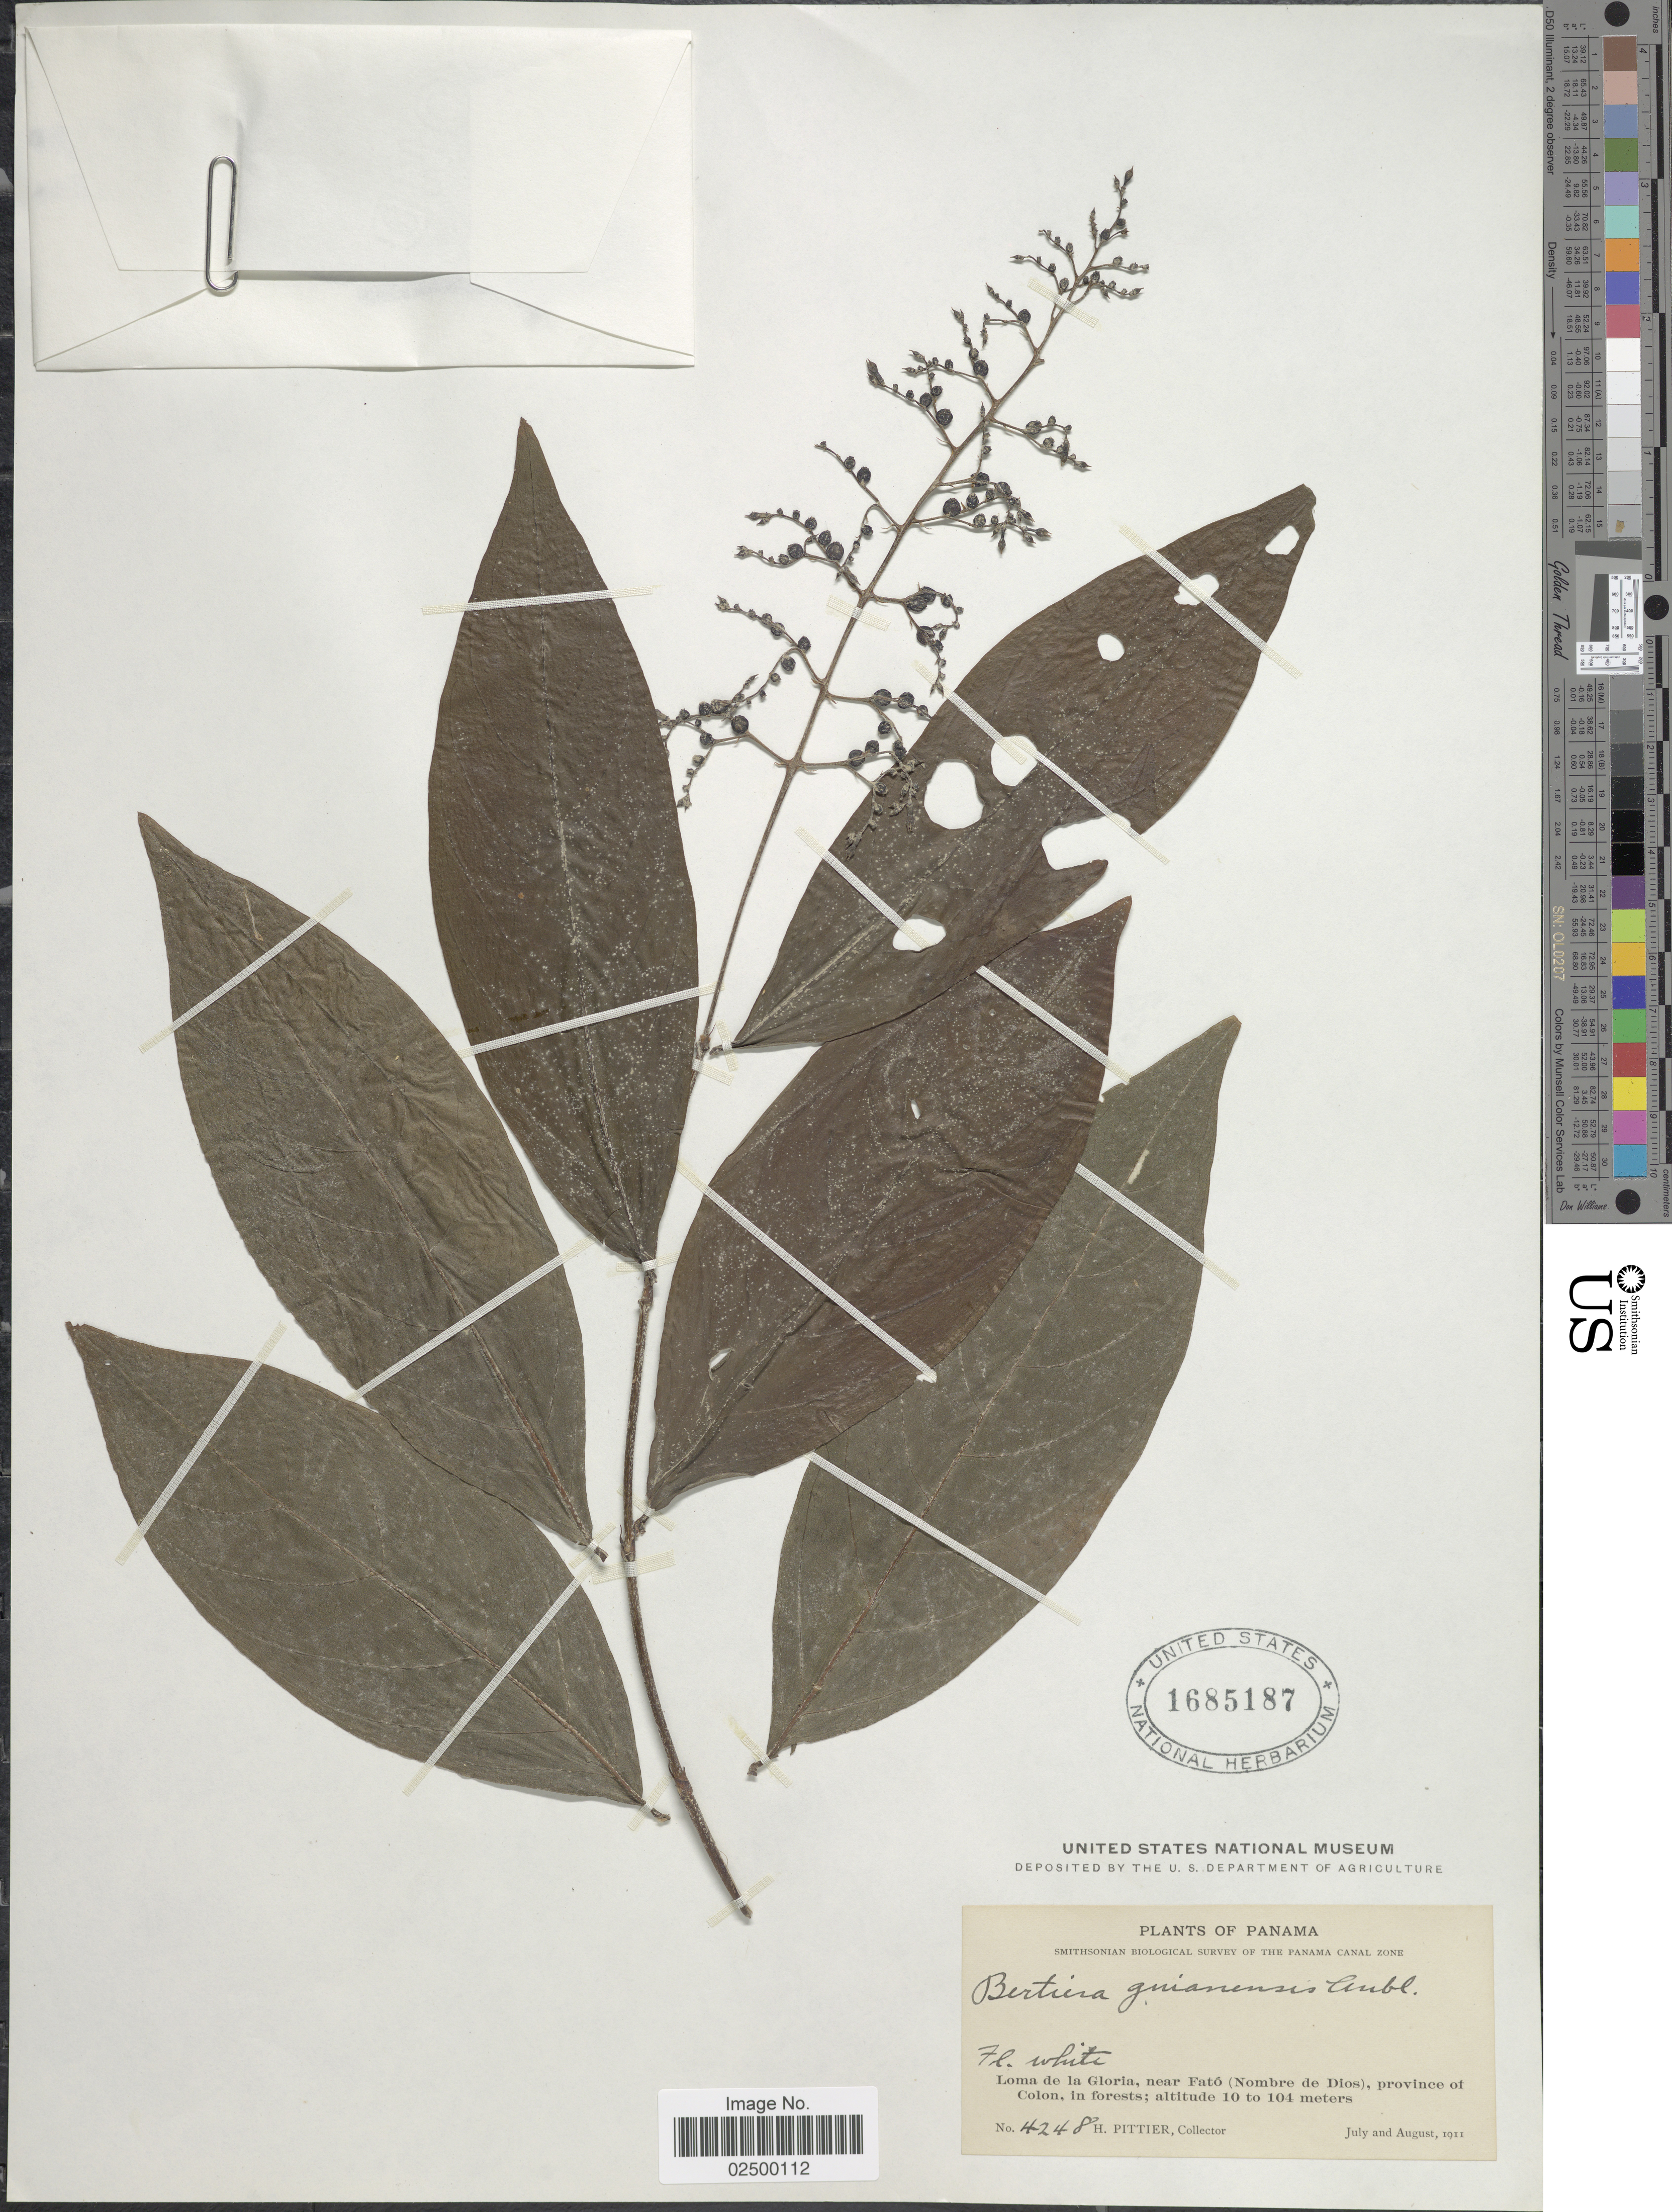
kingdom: Plantae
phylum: Tracheophyta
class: Magnoliopsida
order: Gentianales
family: Rubiaceae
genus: Bertiera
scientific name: Bertiera guianensis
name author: Aubl.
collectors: H. F. Pittier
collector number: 4248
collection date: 1911-07/1911-08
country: Panama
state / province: Colón / Panamá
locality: Panama Canal Zone, Loma de la Gloria, near Fato (Nombre de Dios), province of Colon, in forests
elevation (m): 10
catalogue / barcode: US 1685187